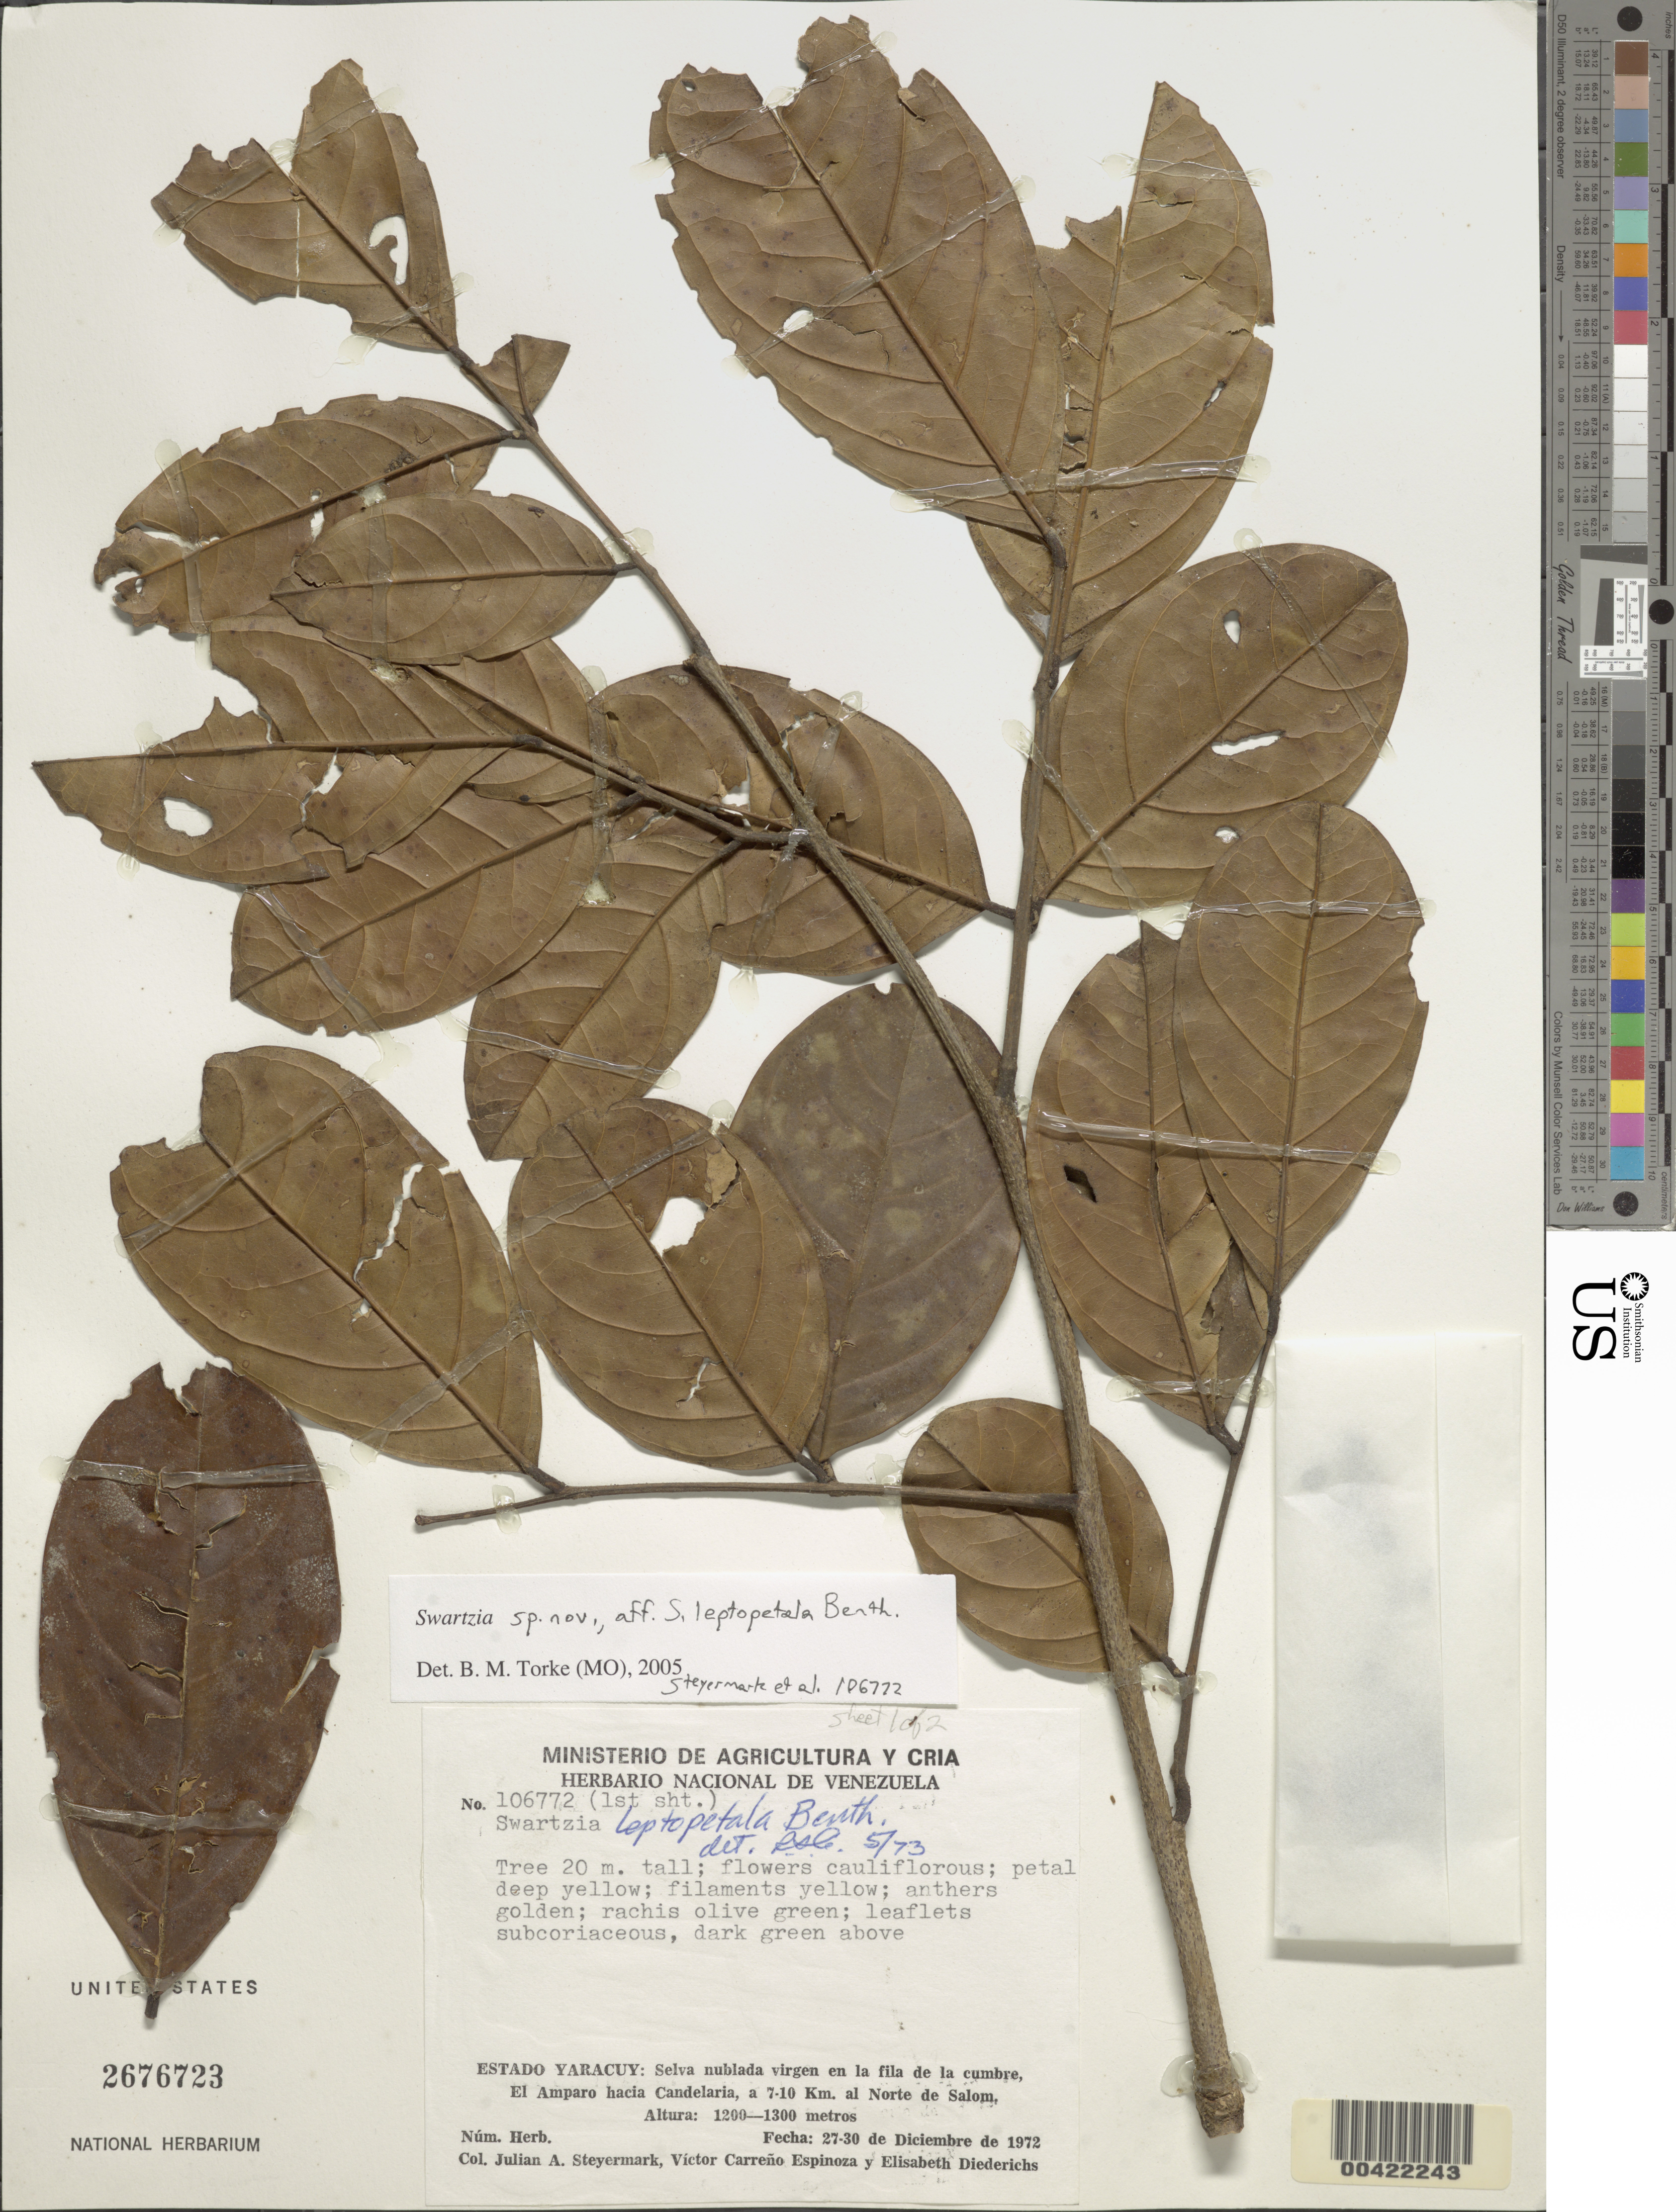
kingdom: Plantae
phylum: Tracheophyta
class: Magnoliopsida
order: Fabales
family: Fabaceae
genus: Swartzia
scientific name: Swartzia sp. nov. aff. leptopetala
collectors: J. Steyermark, V. Carreño E. & E. Diederichs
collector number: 106772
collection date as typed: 27 Dec 1972 to 30 Dec 1972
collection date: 1972-12-27/1972-12-30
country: Venezuela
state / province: Yaracuy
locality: El Amparo hacia Candelaria; 7 - 10 km al N de Salom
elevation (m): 1200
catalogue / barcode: US 2676723